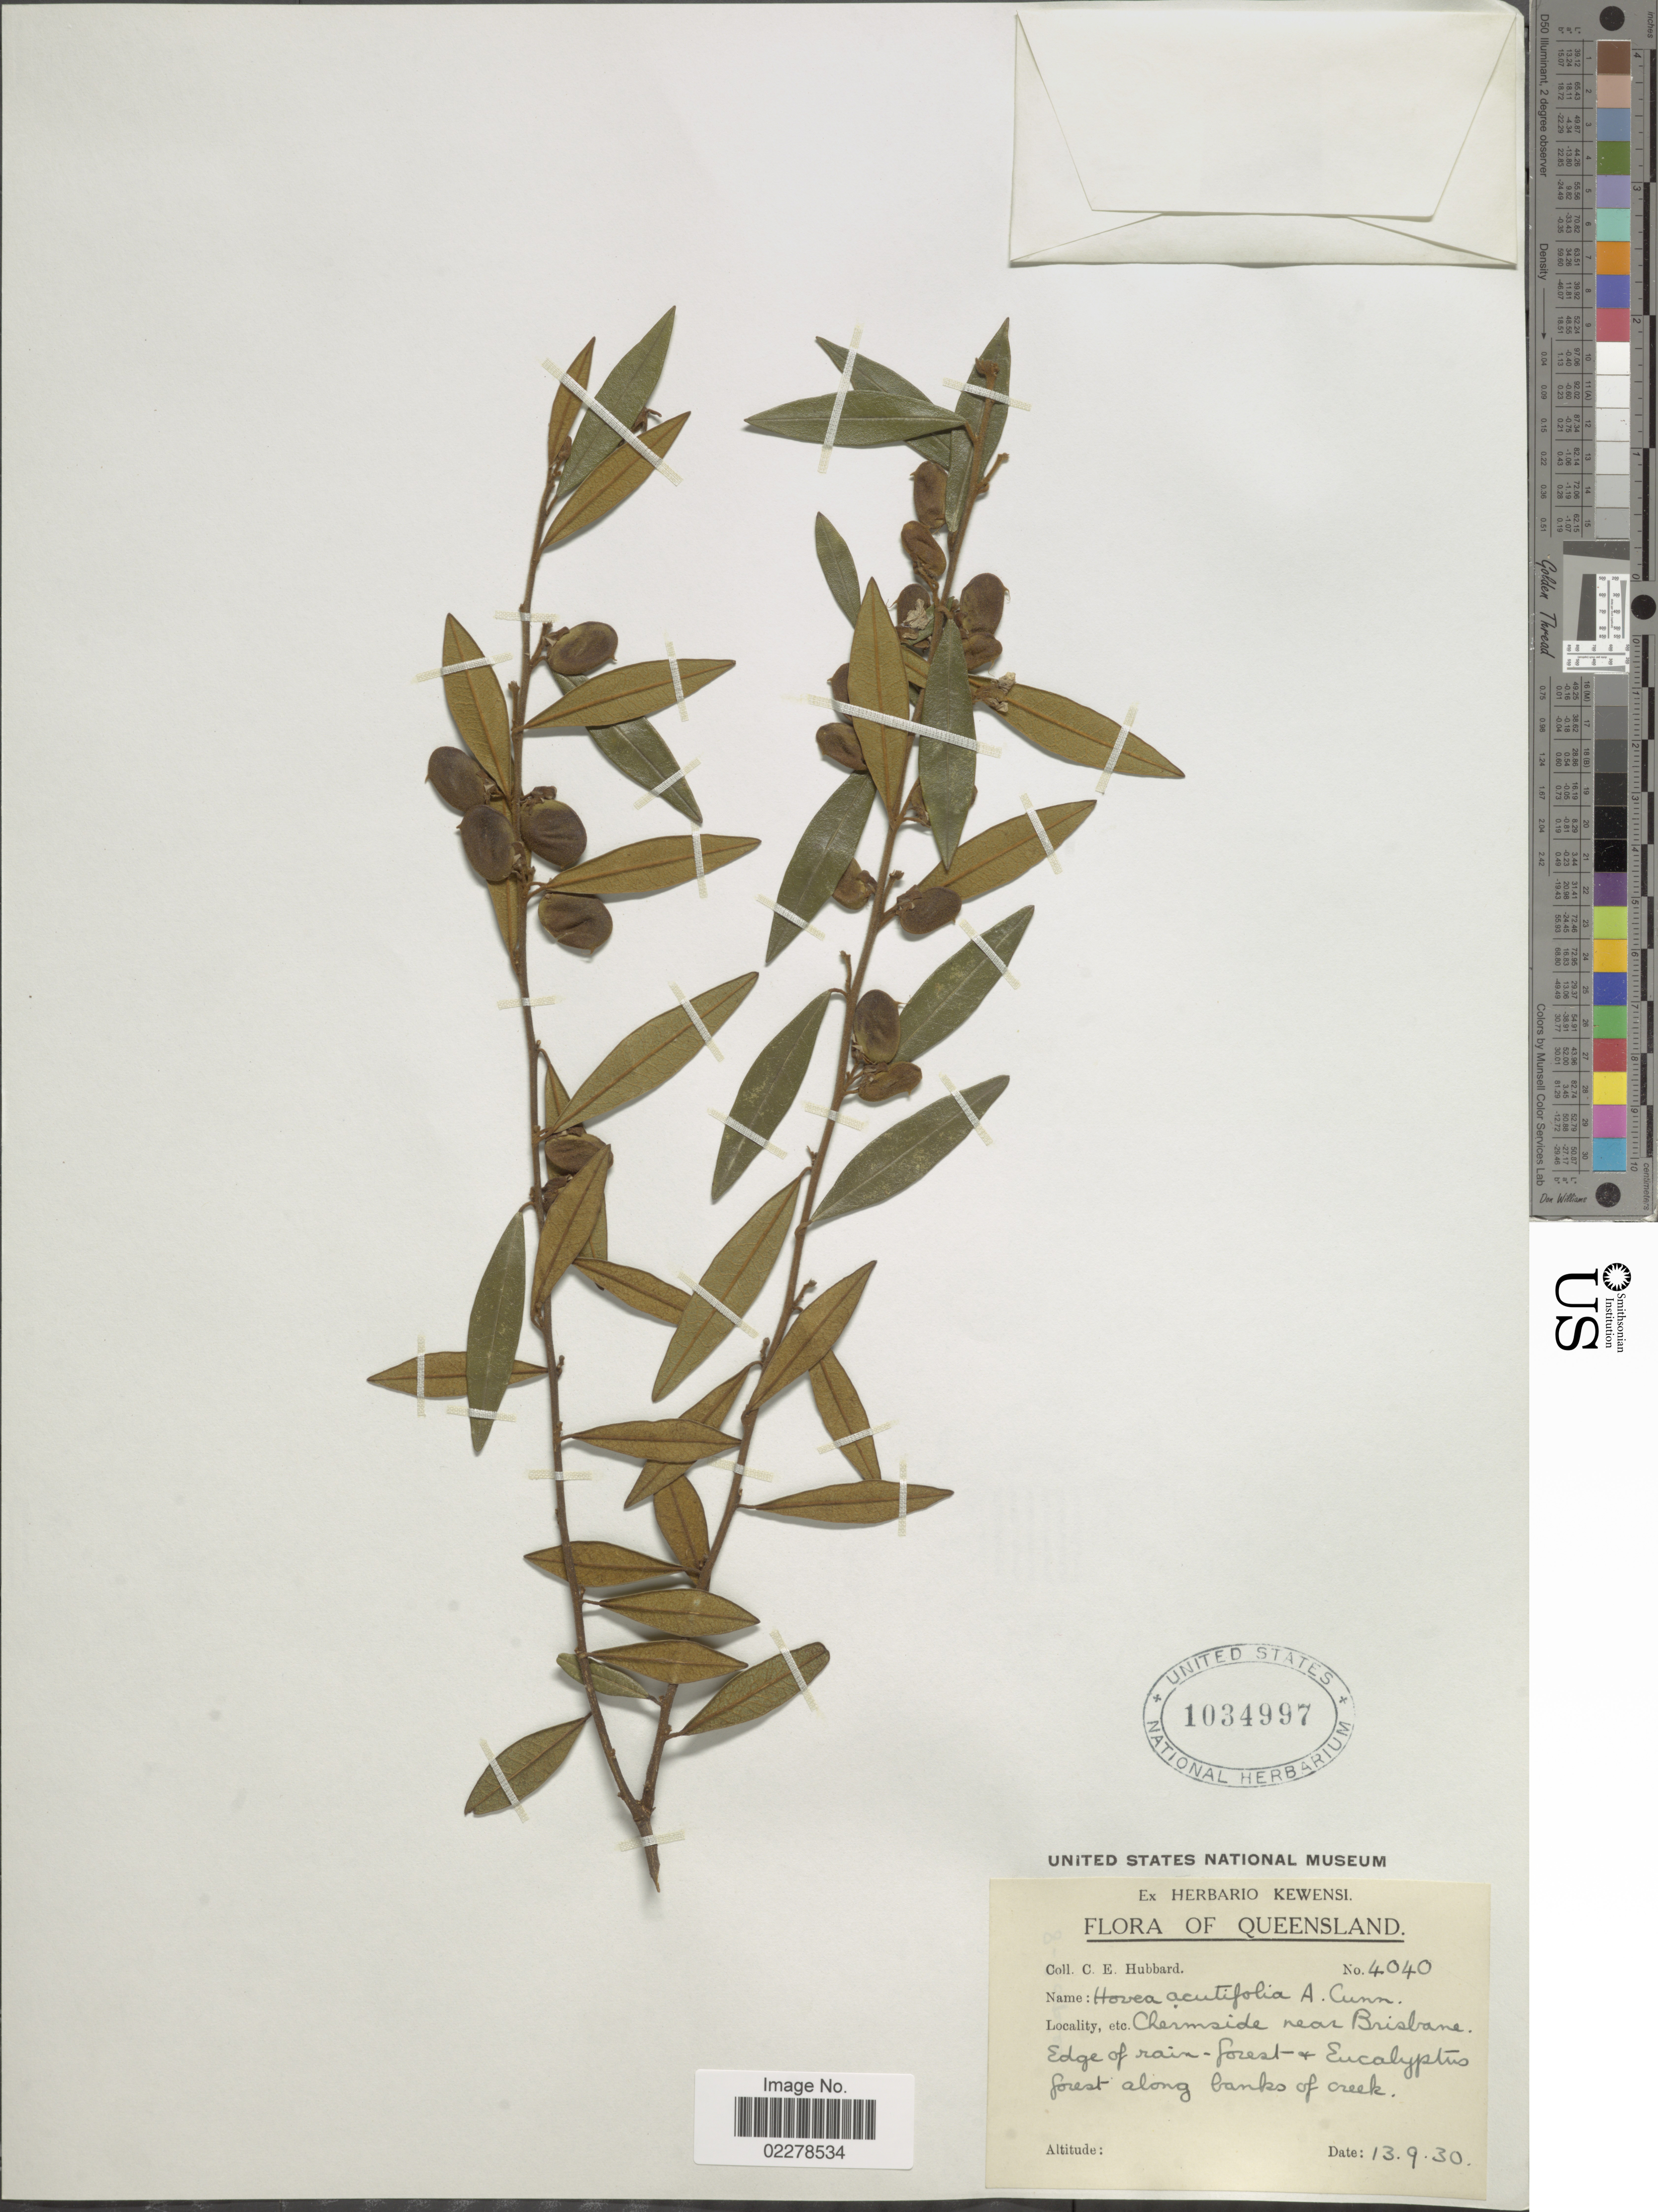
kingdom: Plantae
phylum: Tracheophyta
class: Magnoliopsida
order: Fabales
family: Fabaceae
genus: Hovea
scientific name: Hovea acutifolia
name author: G. Don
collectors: C. E. Hubbard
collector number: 4040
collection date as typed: Transcribed d/m/y: 13/9/30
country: Australia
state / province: Queensland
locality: Chermside near Brisbane. edeg of rain-forest.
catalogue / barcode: US 1034997